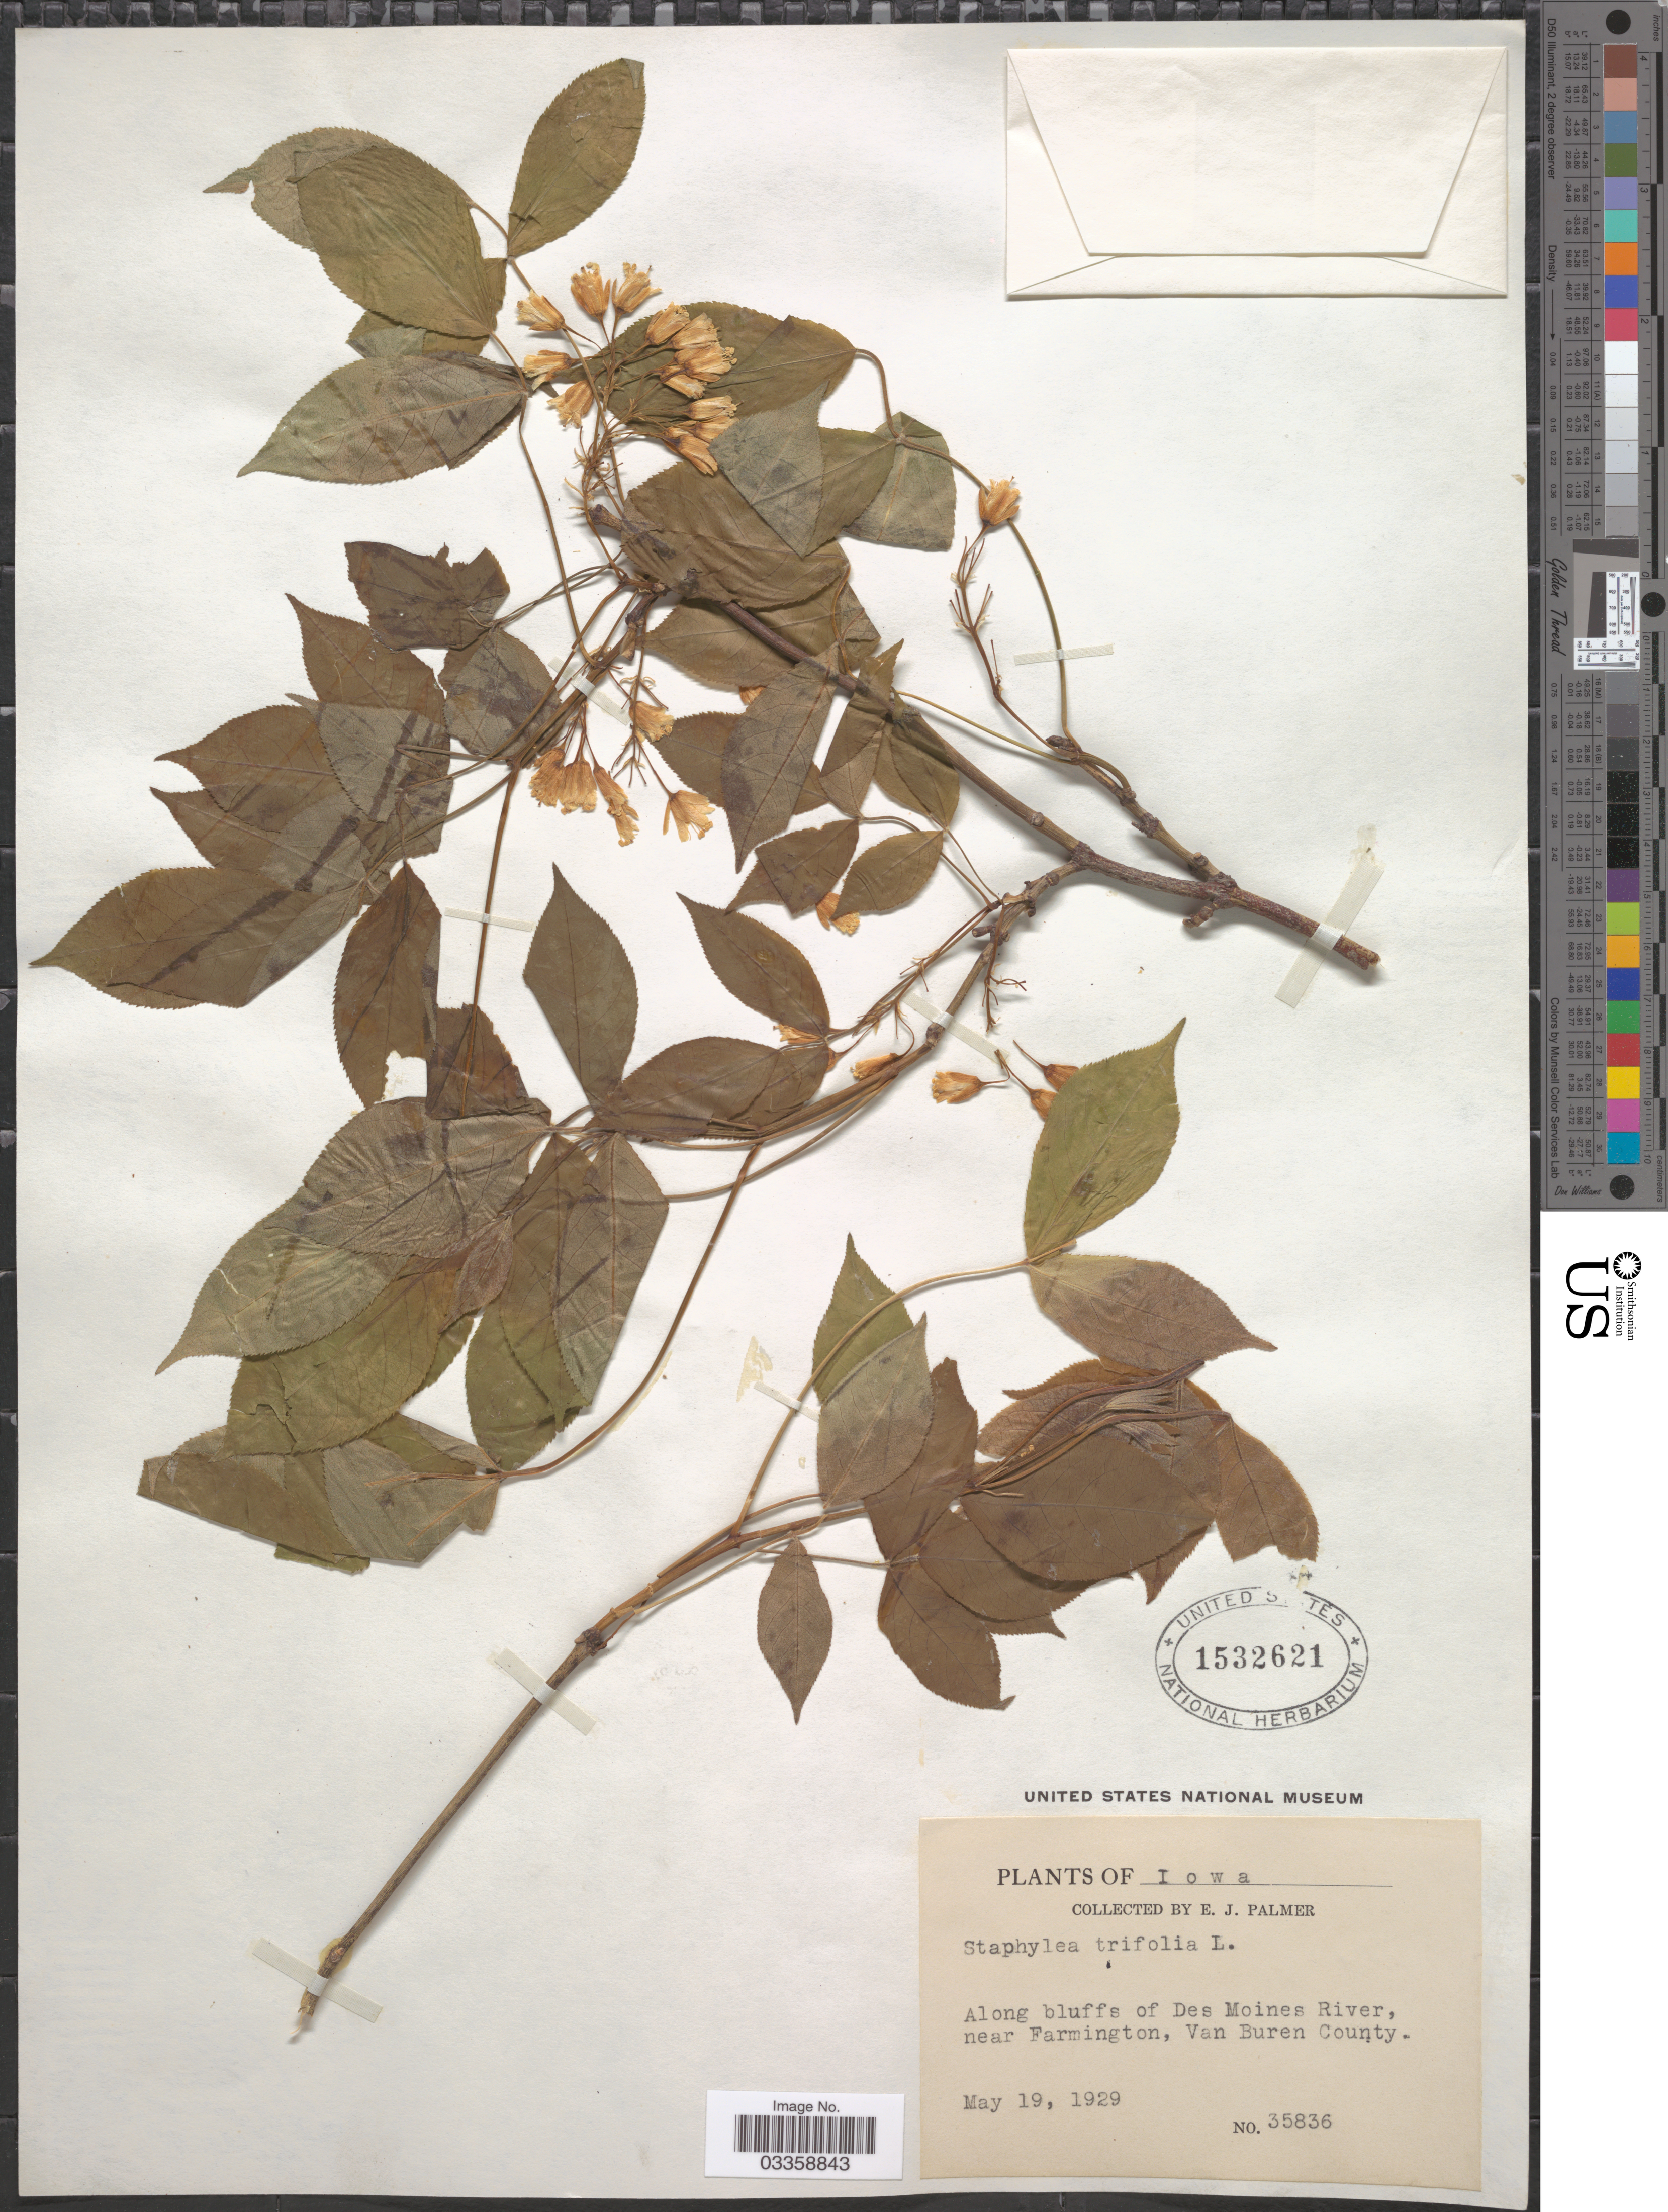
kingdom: Plantae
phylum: Tracheophyta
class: Magnoliopsida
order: Crossosomatales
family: Staphyleaceae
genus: Staphylea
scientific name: Staphylea trifolia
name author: L.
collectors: E. J. Palmer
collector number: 35836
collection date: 1929-05-19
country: United States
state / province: Iowa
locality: Along bluffs of Des Moines River, near Farmington, Van Buren County.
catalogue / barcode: US 1532621